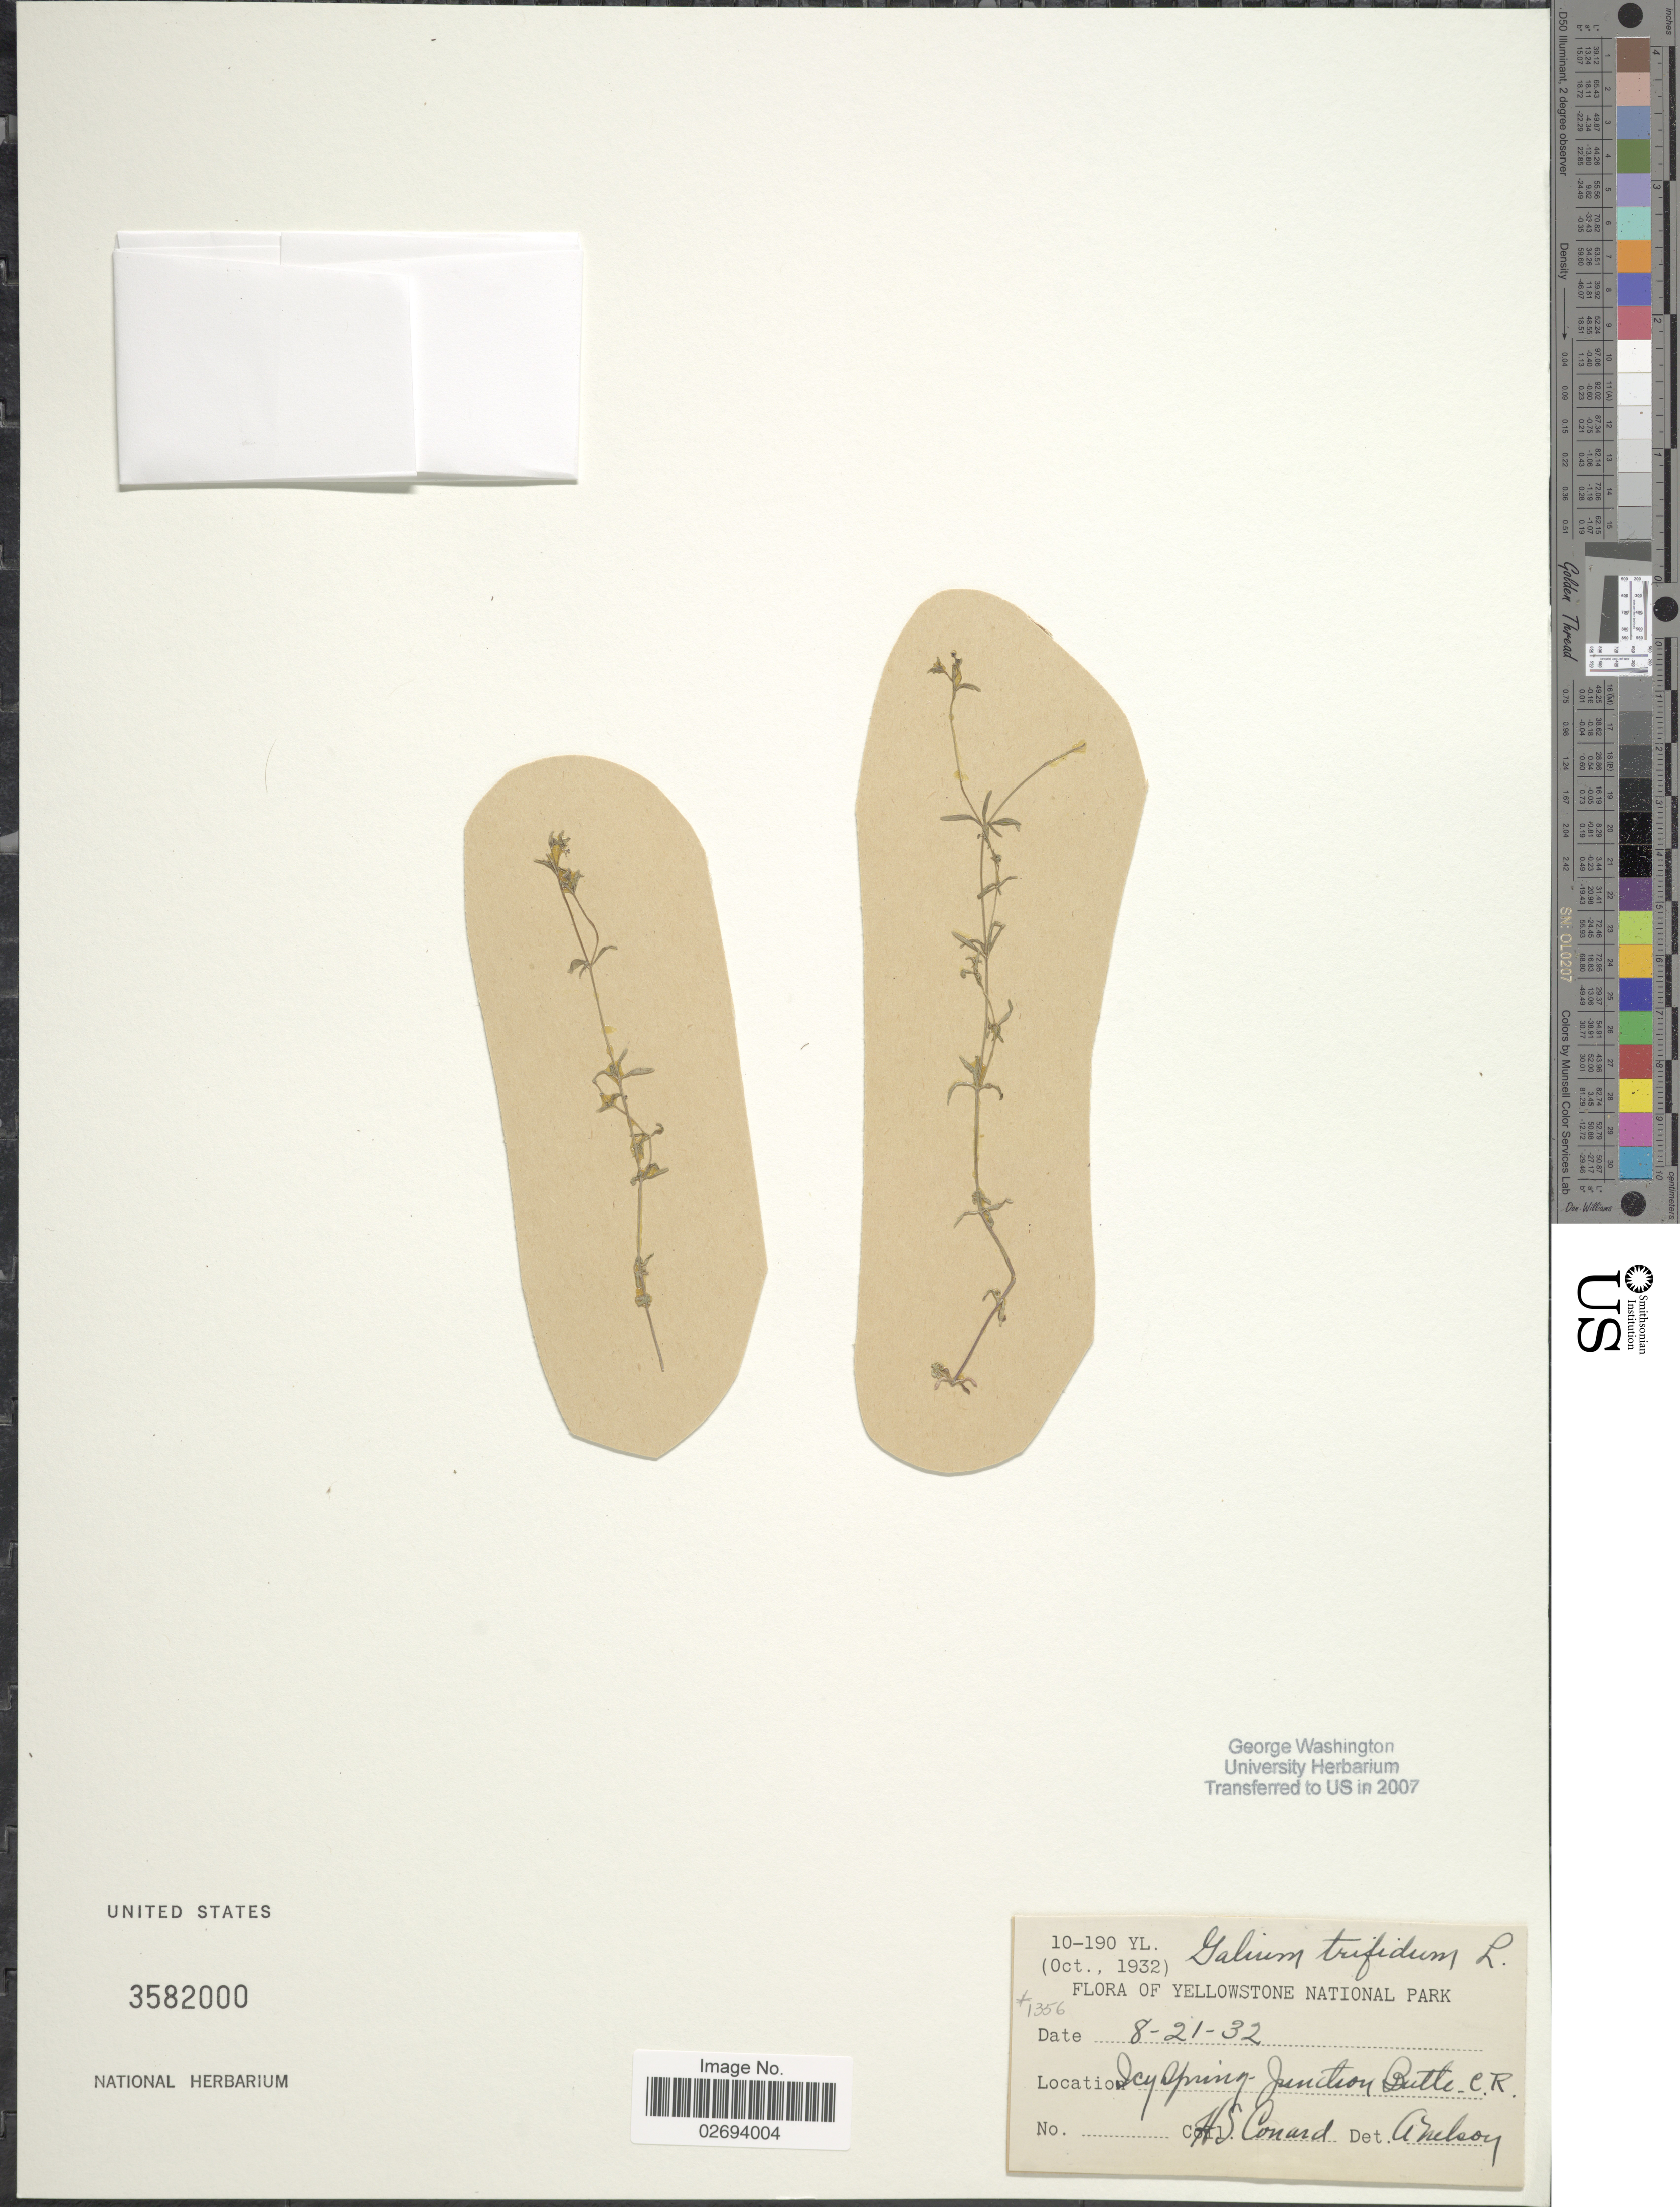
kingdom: Plantae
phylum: Tracheophyta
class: Magnoliopsida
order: Gentianales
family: Rubiaceae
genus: Galium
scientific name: Galium trifidum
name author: L.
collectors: H. S. Conard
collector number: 1356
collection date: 1932-08-21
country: United States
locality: Icy Spring-Junction Butte, C.R.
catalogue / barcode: US 3582000